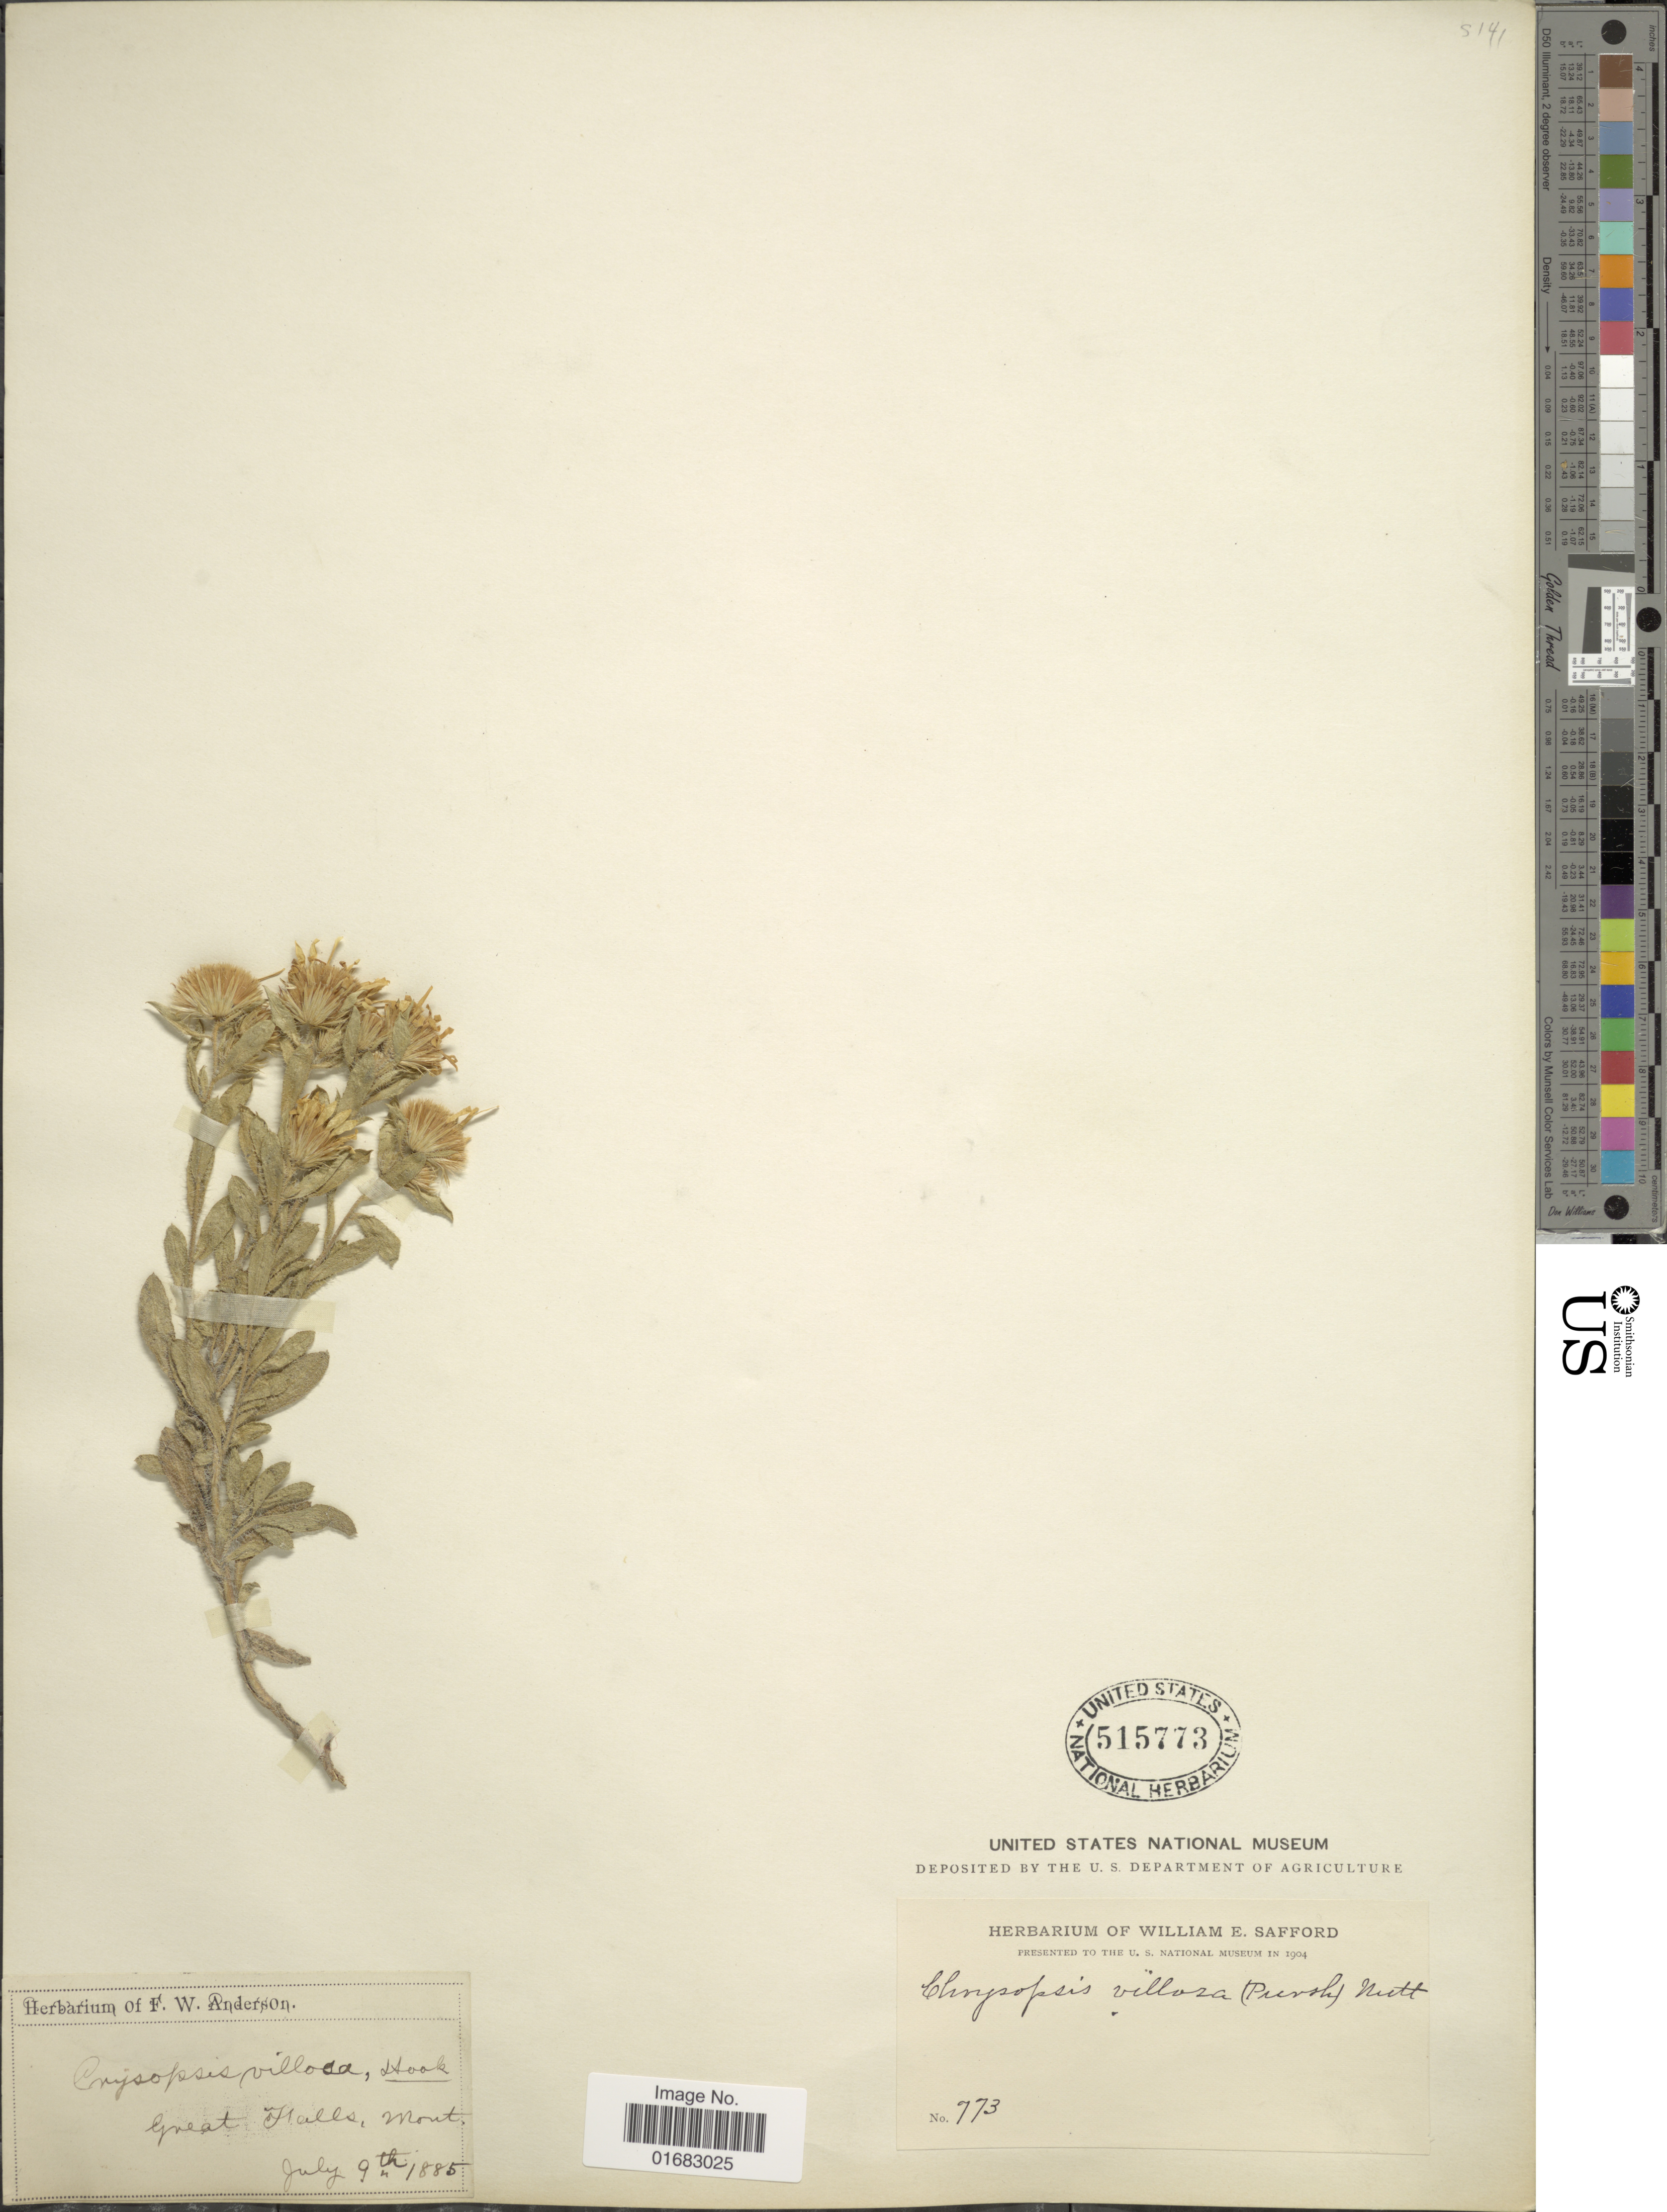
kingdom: Plantae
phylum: Tracheophyta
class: Magnoliopsida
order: Asterales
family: Asteraceae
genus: Heterotheca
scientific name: Heterotheca villosa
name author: (Pursh) Shinners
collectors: ex herb. F.W. Anderson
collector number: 773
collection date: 1885-07-09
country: United States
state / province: Montana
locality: Great Halls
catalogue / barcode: US 515773